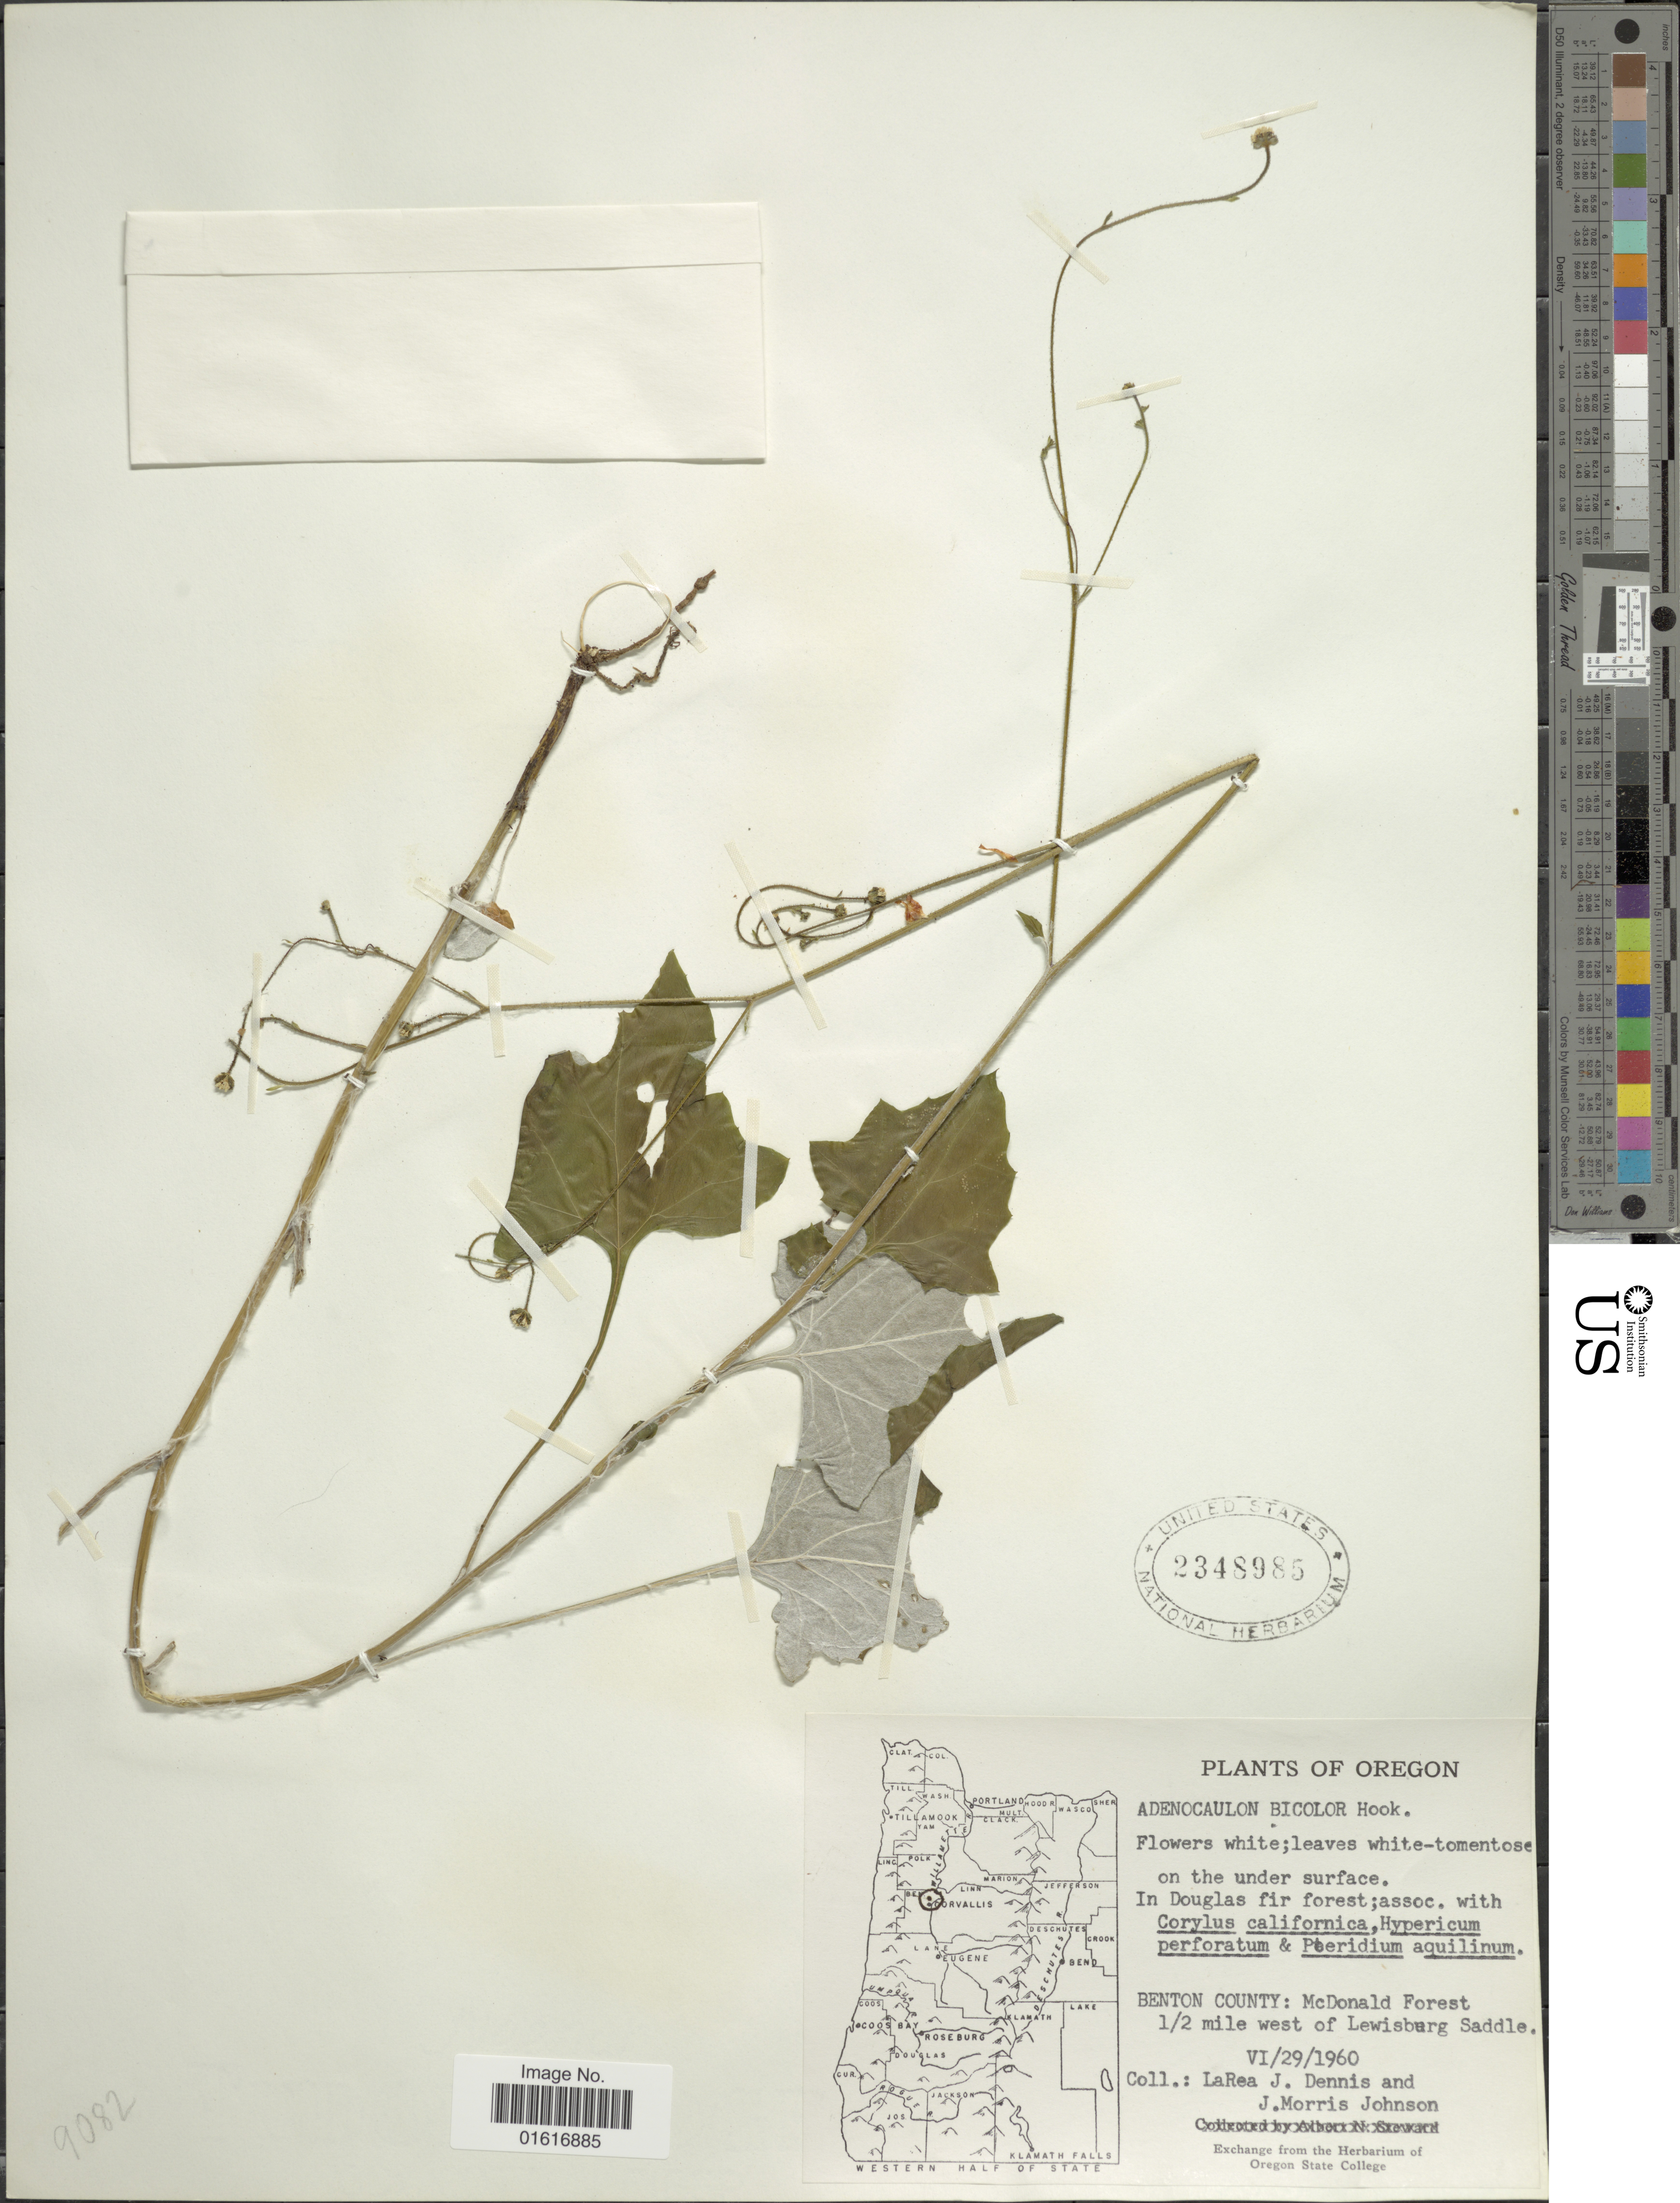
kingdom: Plantae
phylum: Tracheophyta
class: Magnoliopsida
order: Asterales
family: Asteraceae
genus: Adenocaulon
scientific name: Adenocaulon bicolor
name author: Hook.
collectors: J. Larea & J. M. Johnson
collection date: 1960-06-29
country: United States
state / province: Oregon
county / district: Benton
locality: Benton County: McDonald Forest 1/2 mile west of Lewisburg Saddle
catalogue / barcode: US 2348985